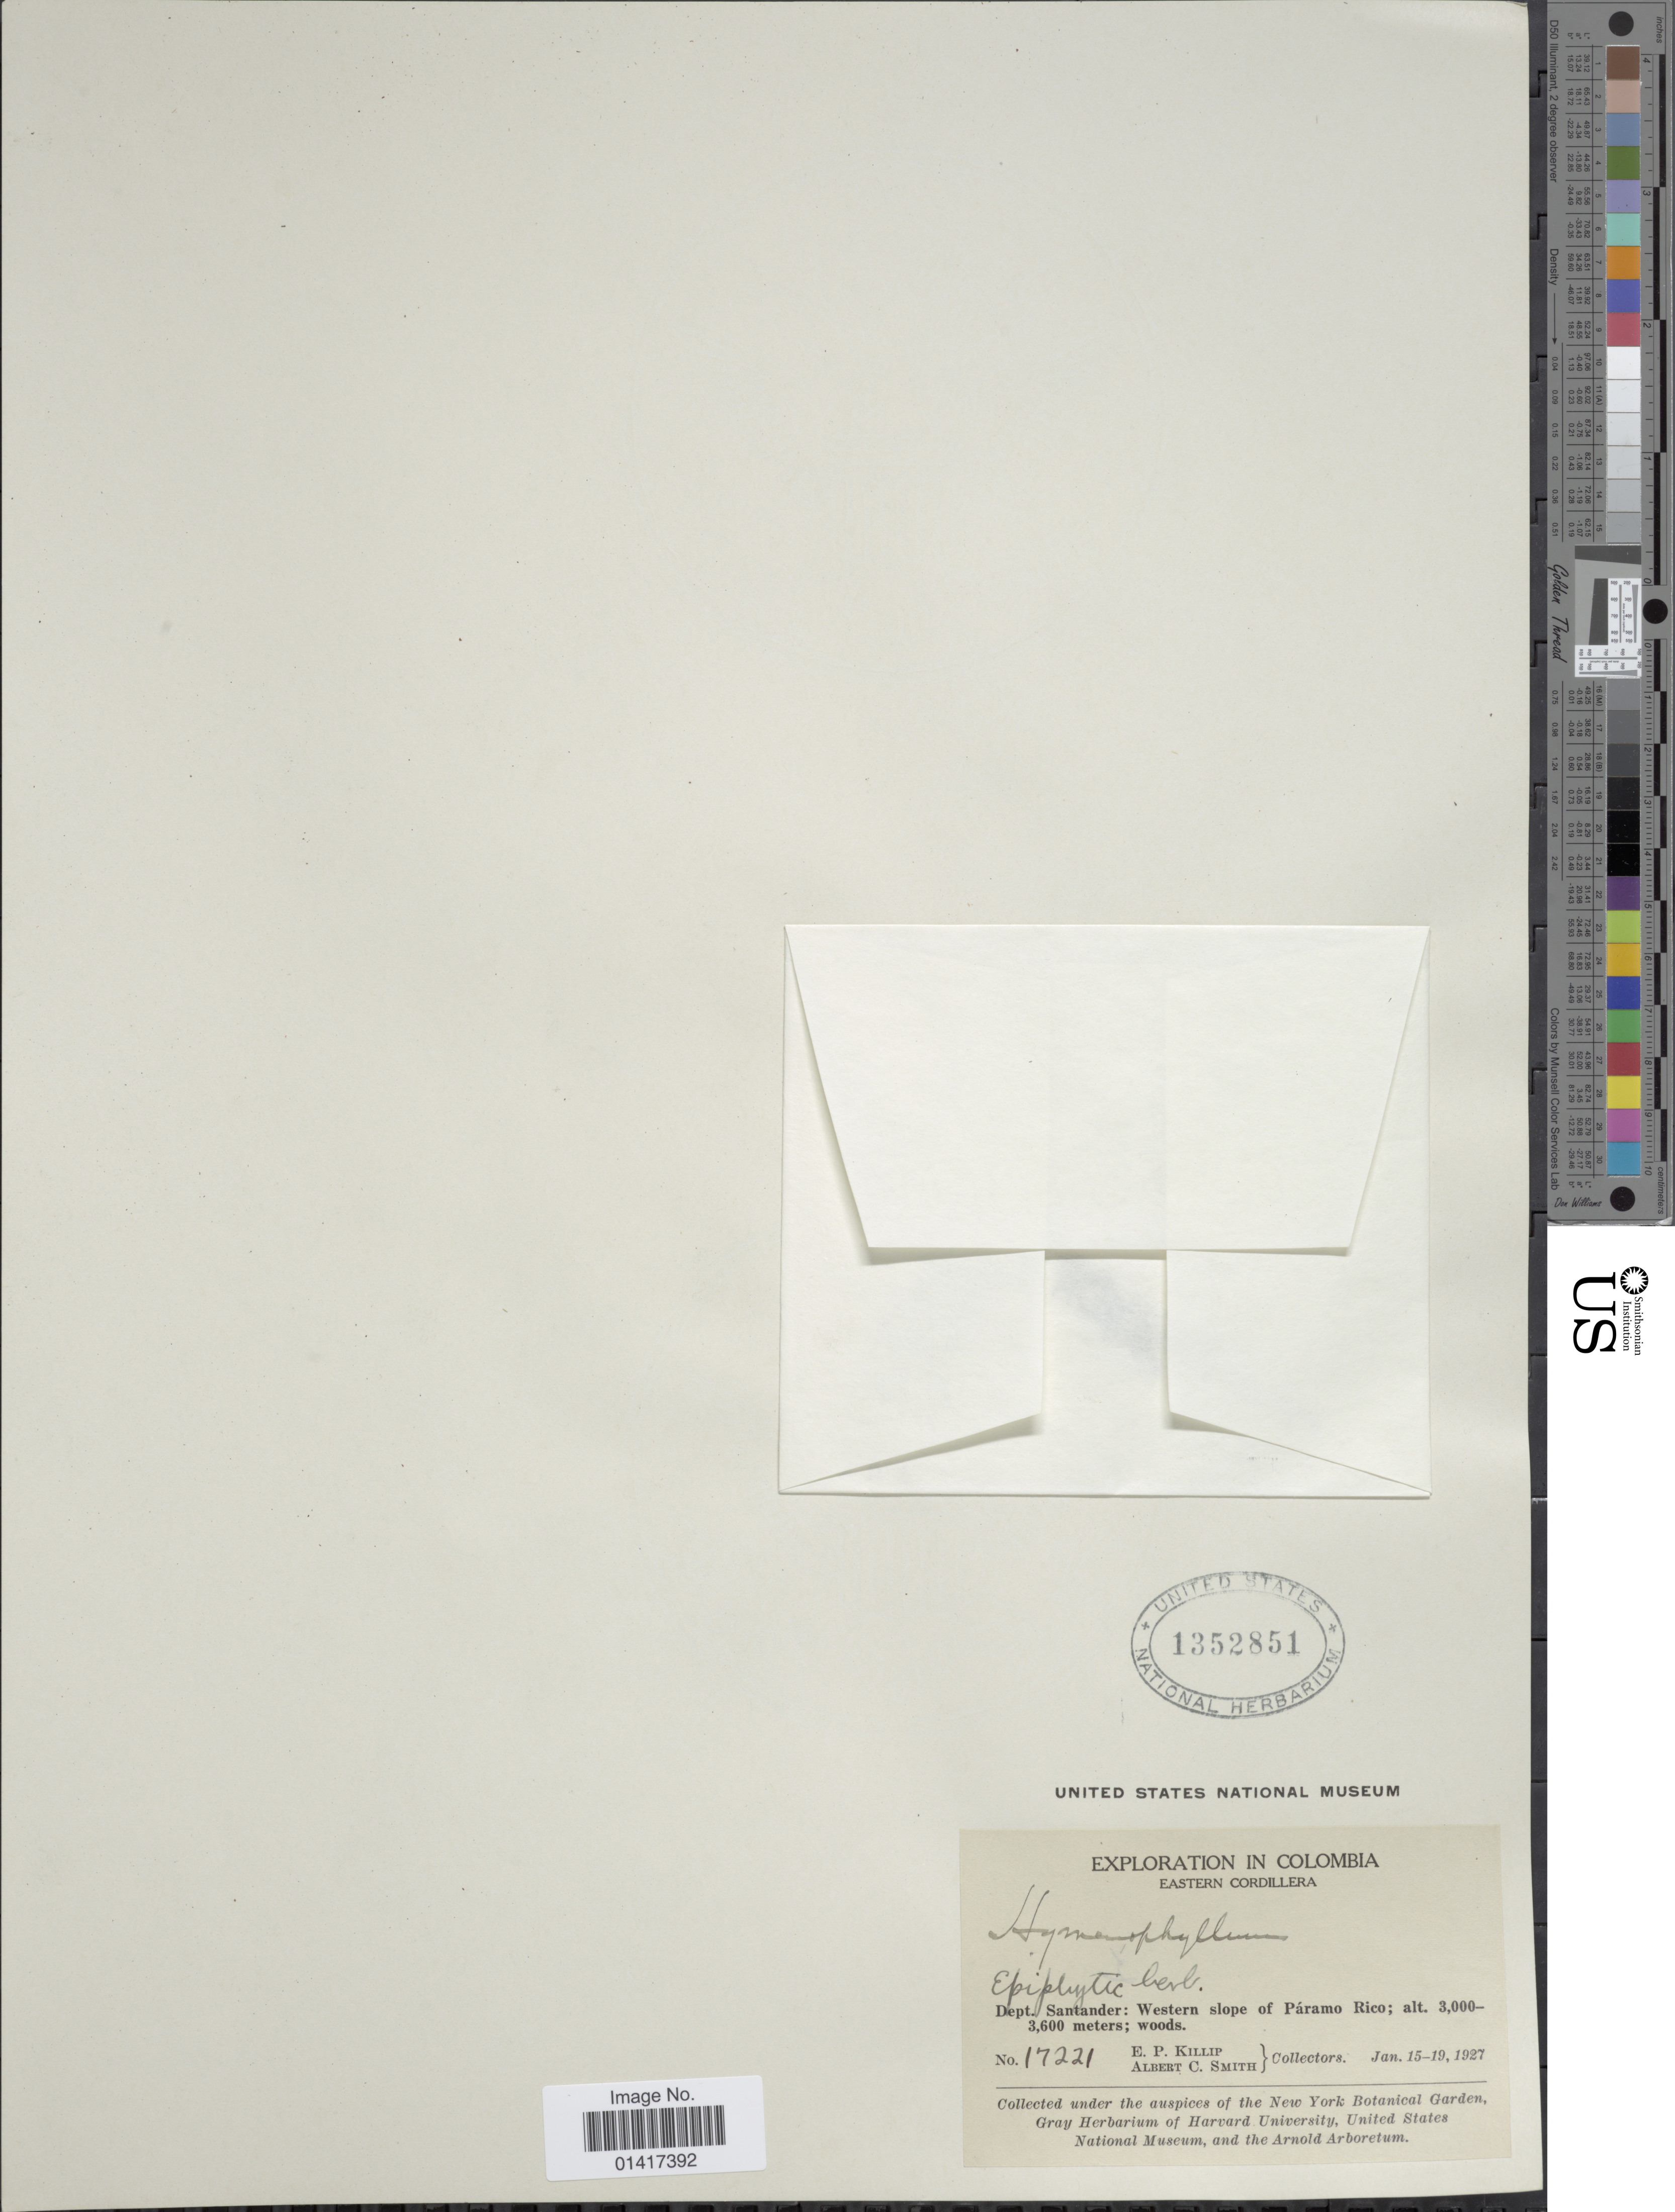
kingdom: Plantae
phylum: Tracheophyta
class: Polypodiopsida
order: Hymenophyllales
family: Hymenophyllaceae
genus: Hymenophyllum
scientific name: Hymenophyllum sp.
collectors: E. P. Killip & A. C. Smith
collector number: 17221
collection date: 1927-01-15/1927-01-19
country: Colombia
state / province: Santander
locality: Eastern Cordillera. Dept. Santander: Western slope of Paramo Rico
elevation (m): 3000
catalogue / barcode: US 1352851